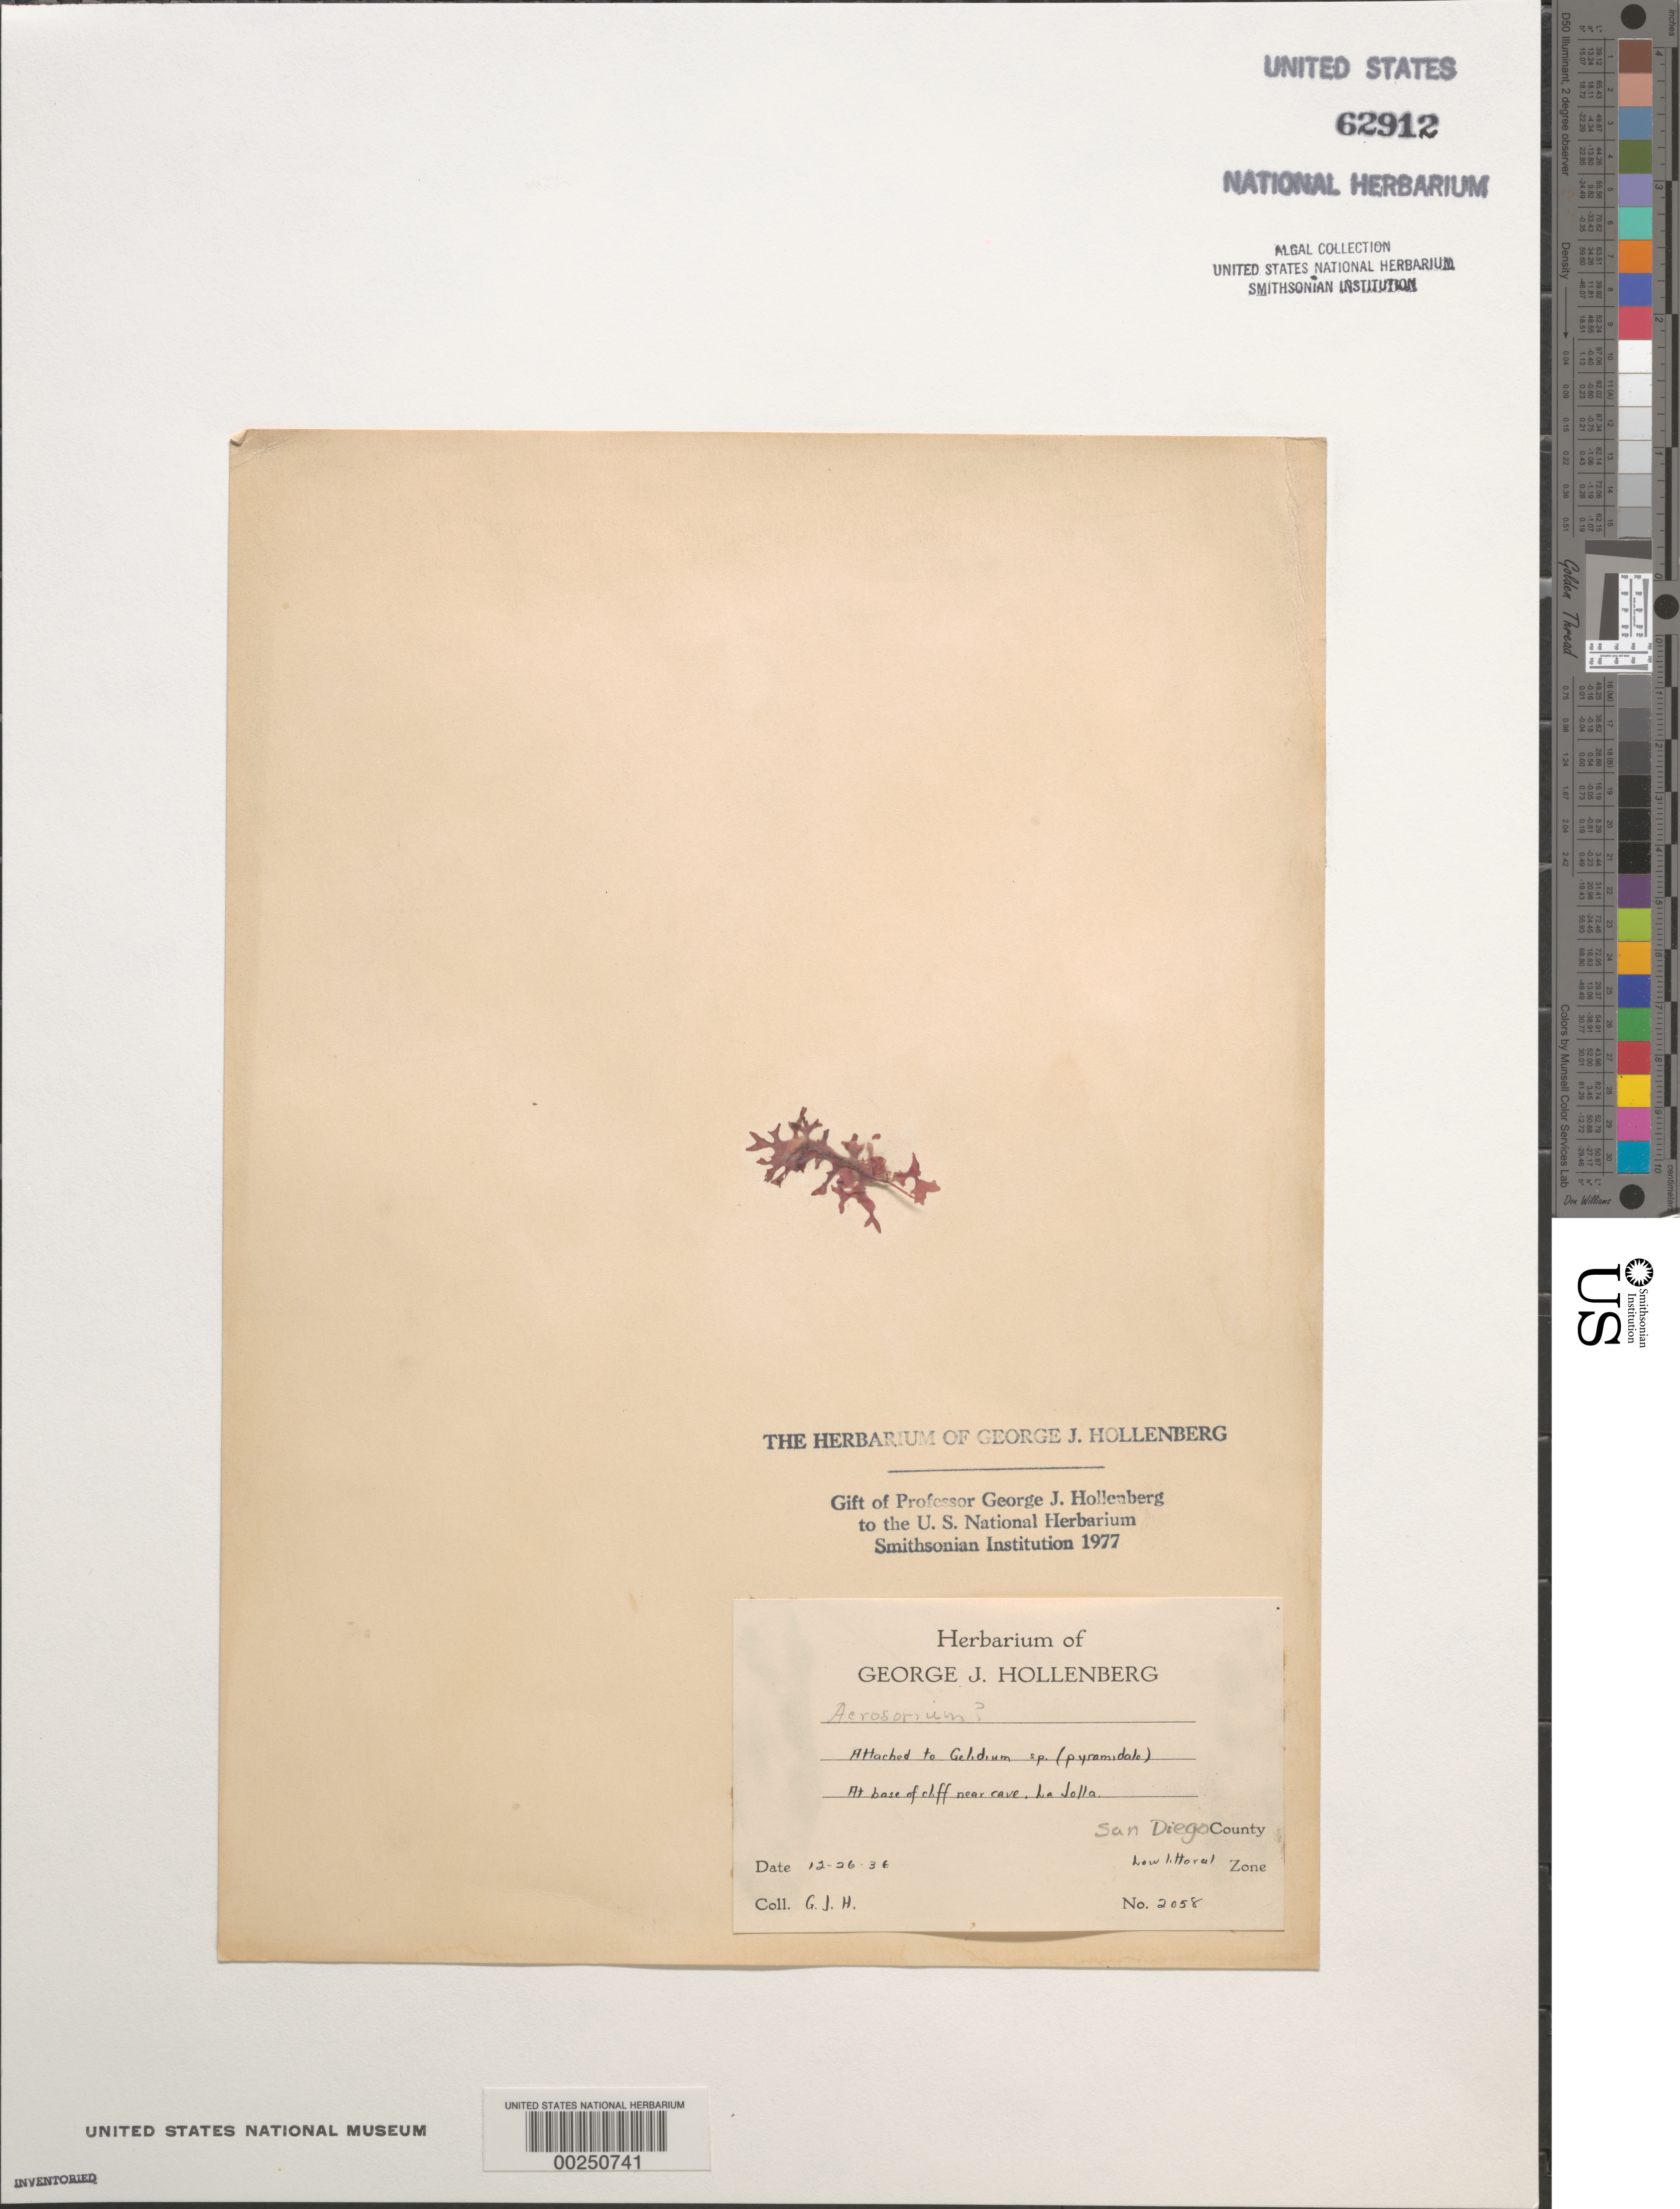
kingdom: Plantae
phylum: Rhodophyta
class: Florideophyceae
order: Ceramiales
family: Delesseriaceae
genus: Acrosorium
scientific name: Acrosorium sp.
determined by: Hollenberg, George J.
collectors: G. Hollenberg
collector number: GJH 2058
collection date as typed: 26 Dec 1936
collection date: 1936-12-26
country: United States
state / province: California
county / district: San Diego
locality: La Jolla, base of cliffs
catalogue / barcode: US 62912